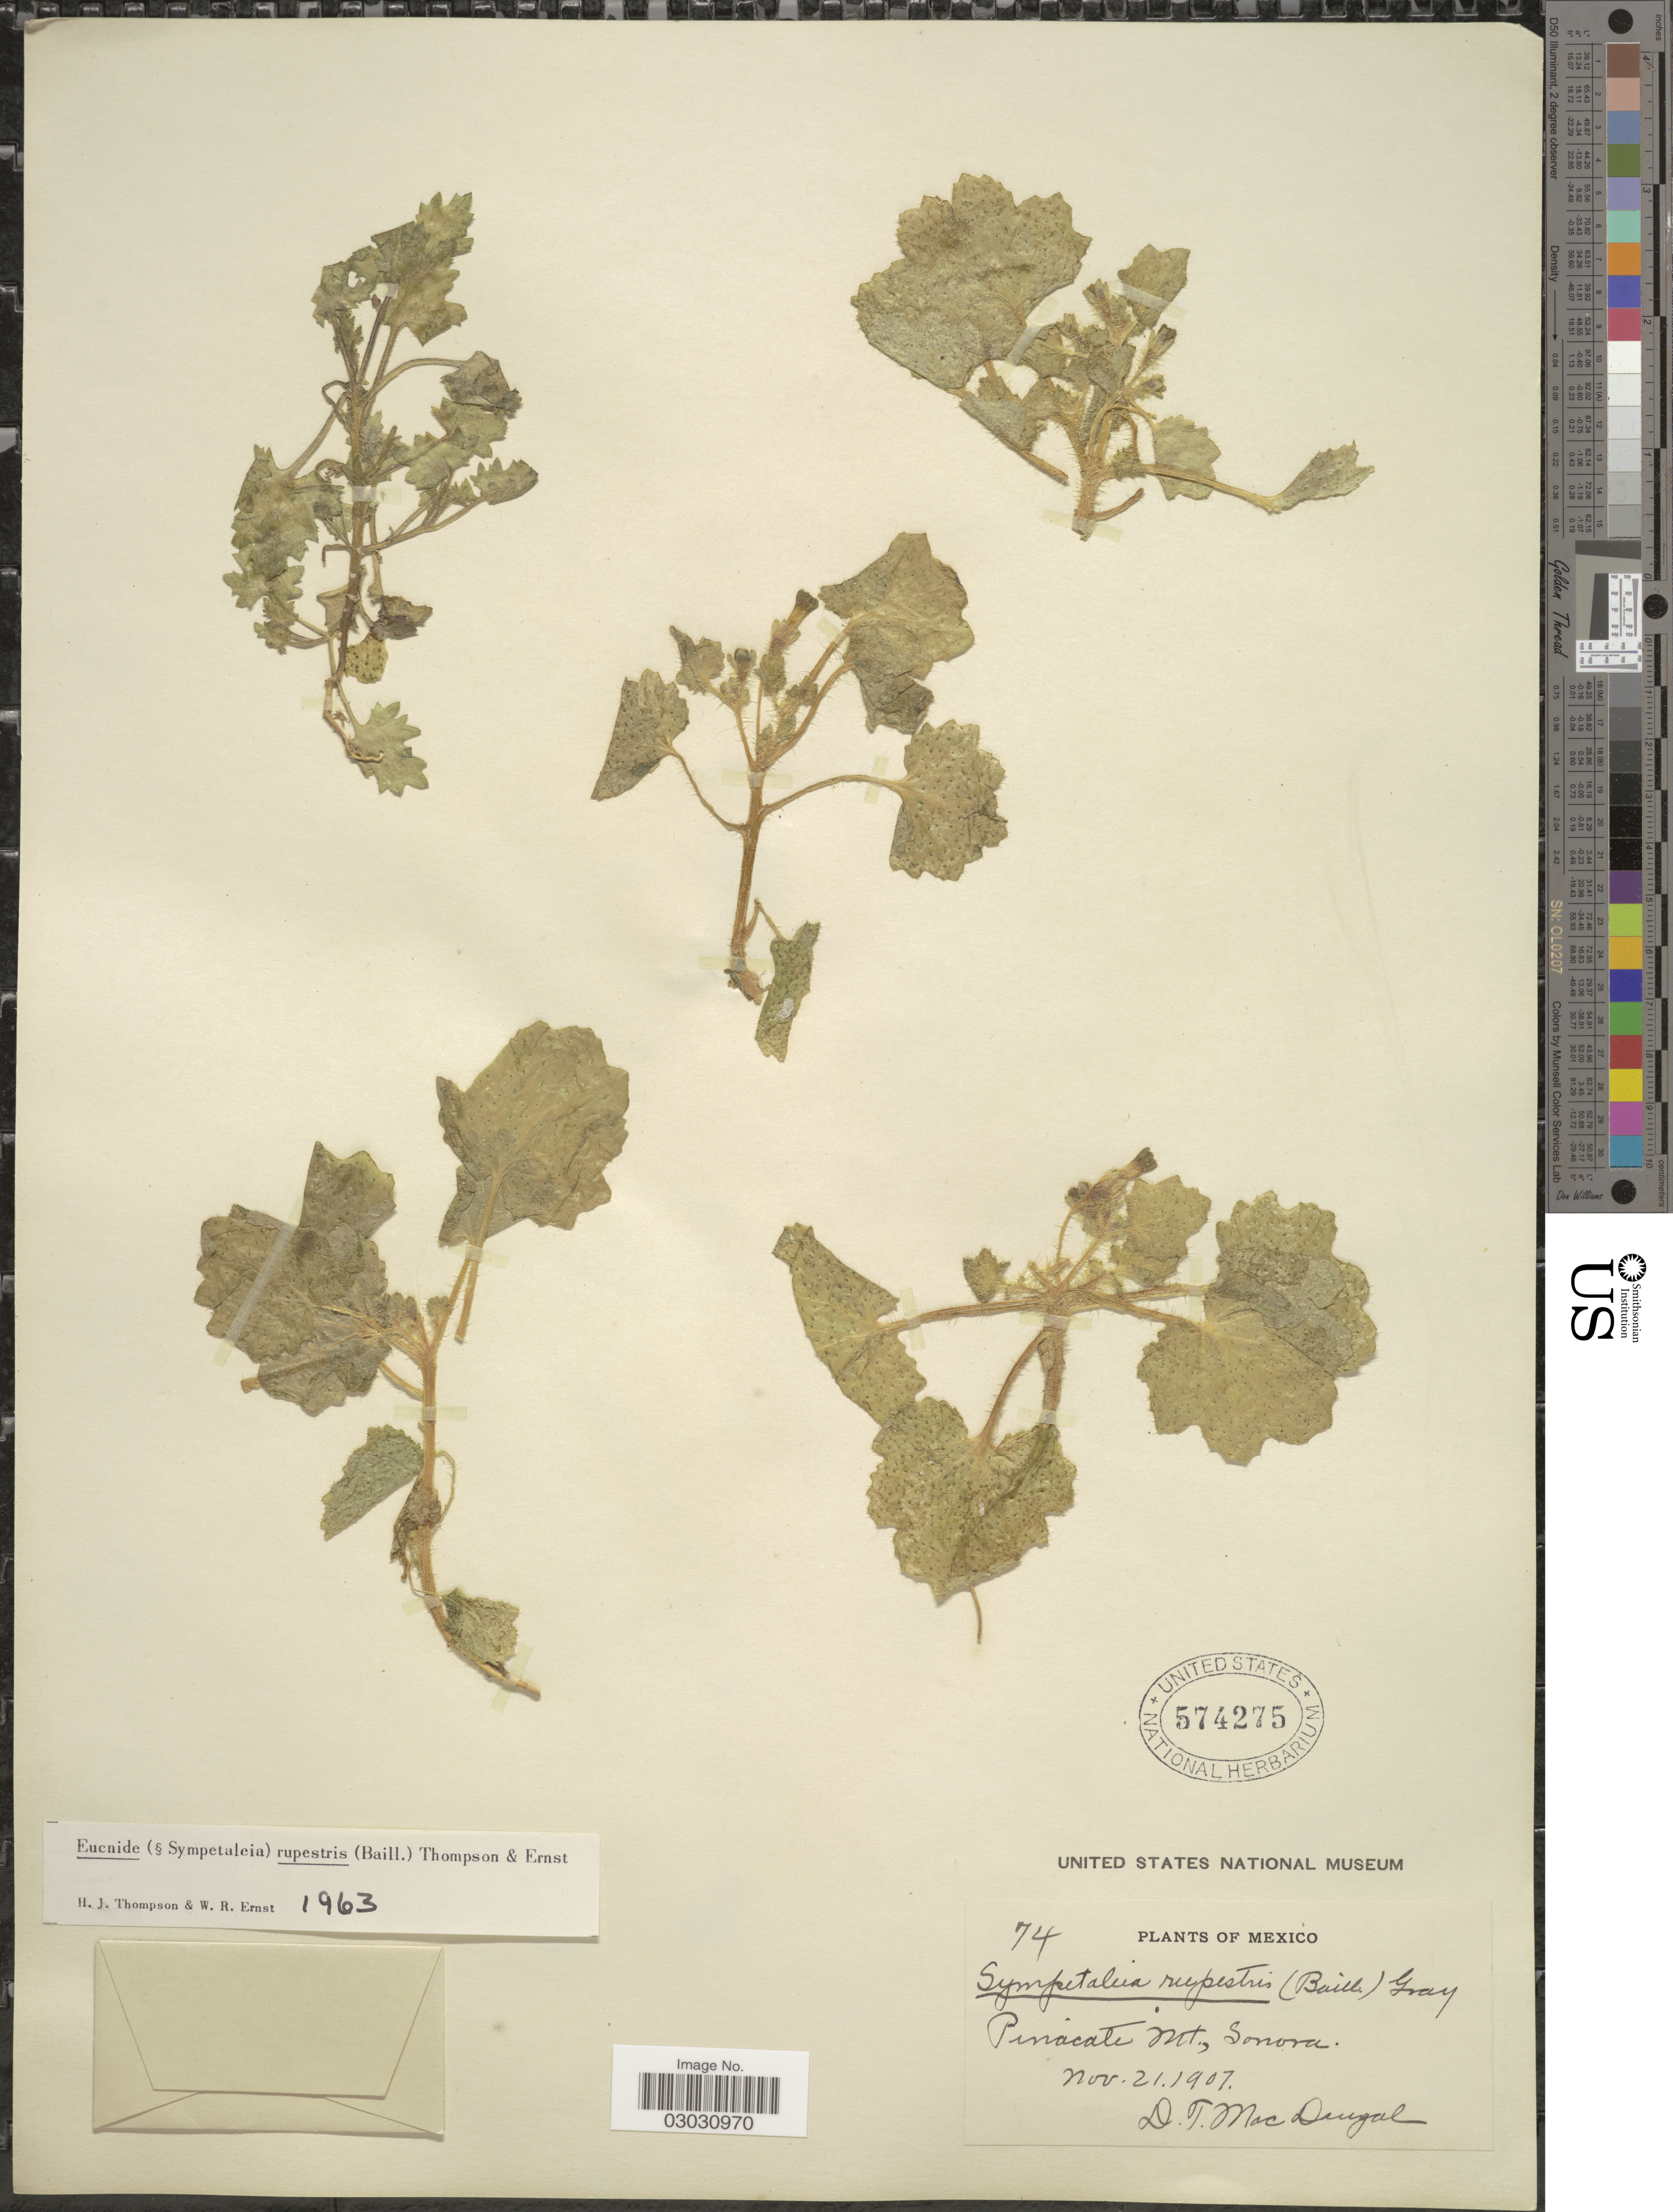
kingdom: Plantae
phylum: Tracheophyta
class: Magnoliopsida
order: Cornales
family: Loasaceae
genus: Eucnide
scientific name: Eucnide rupestris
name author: (Baill.) H.J. Thomps. & W.R. Ernst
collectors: D. T. MacDougal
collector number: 74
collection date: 1907-11-21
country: Mexico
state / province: Sonora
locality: Pinacate Mt., Sonora.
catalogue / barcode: US 574275